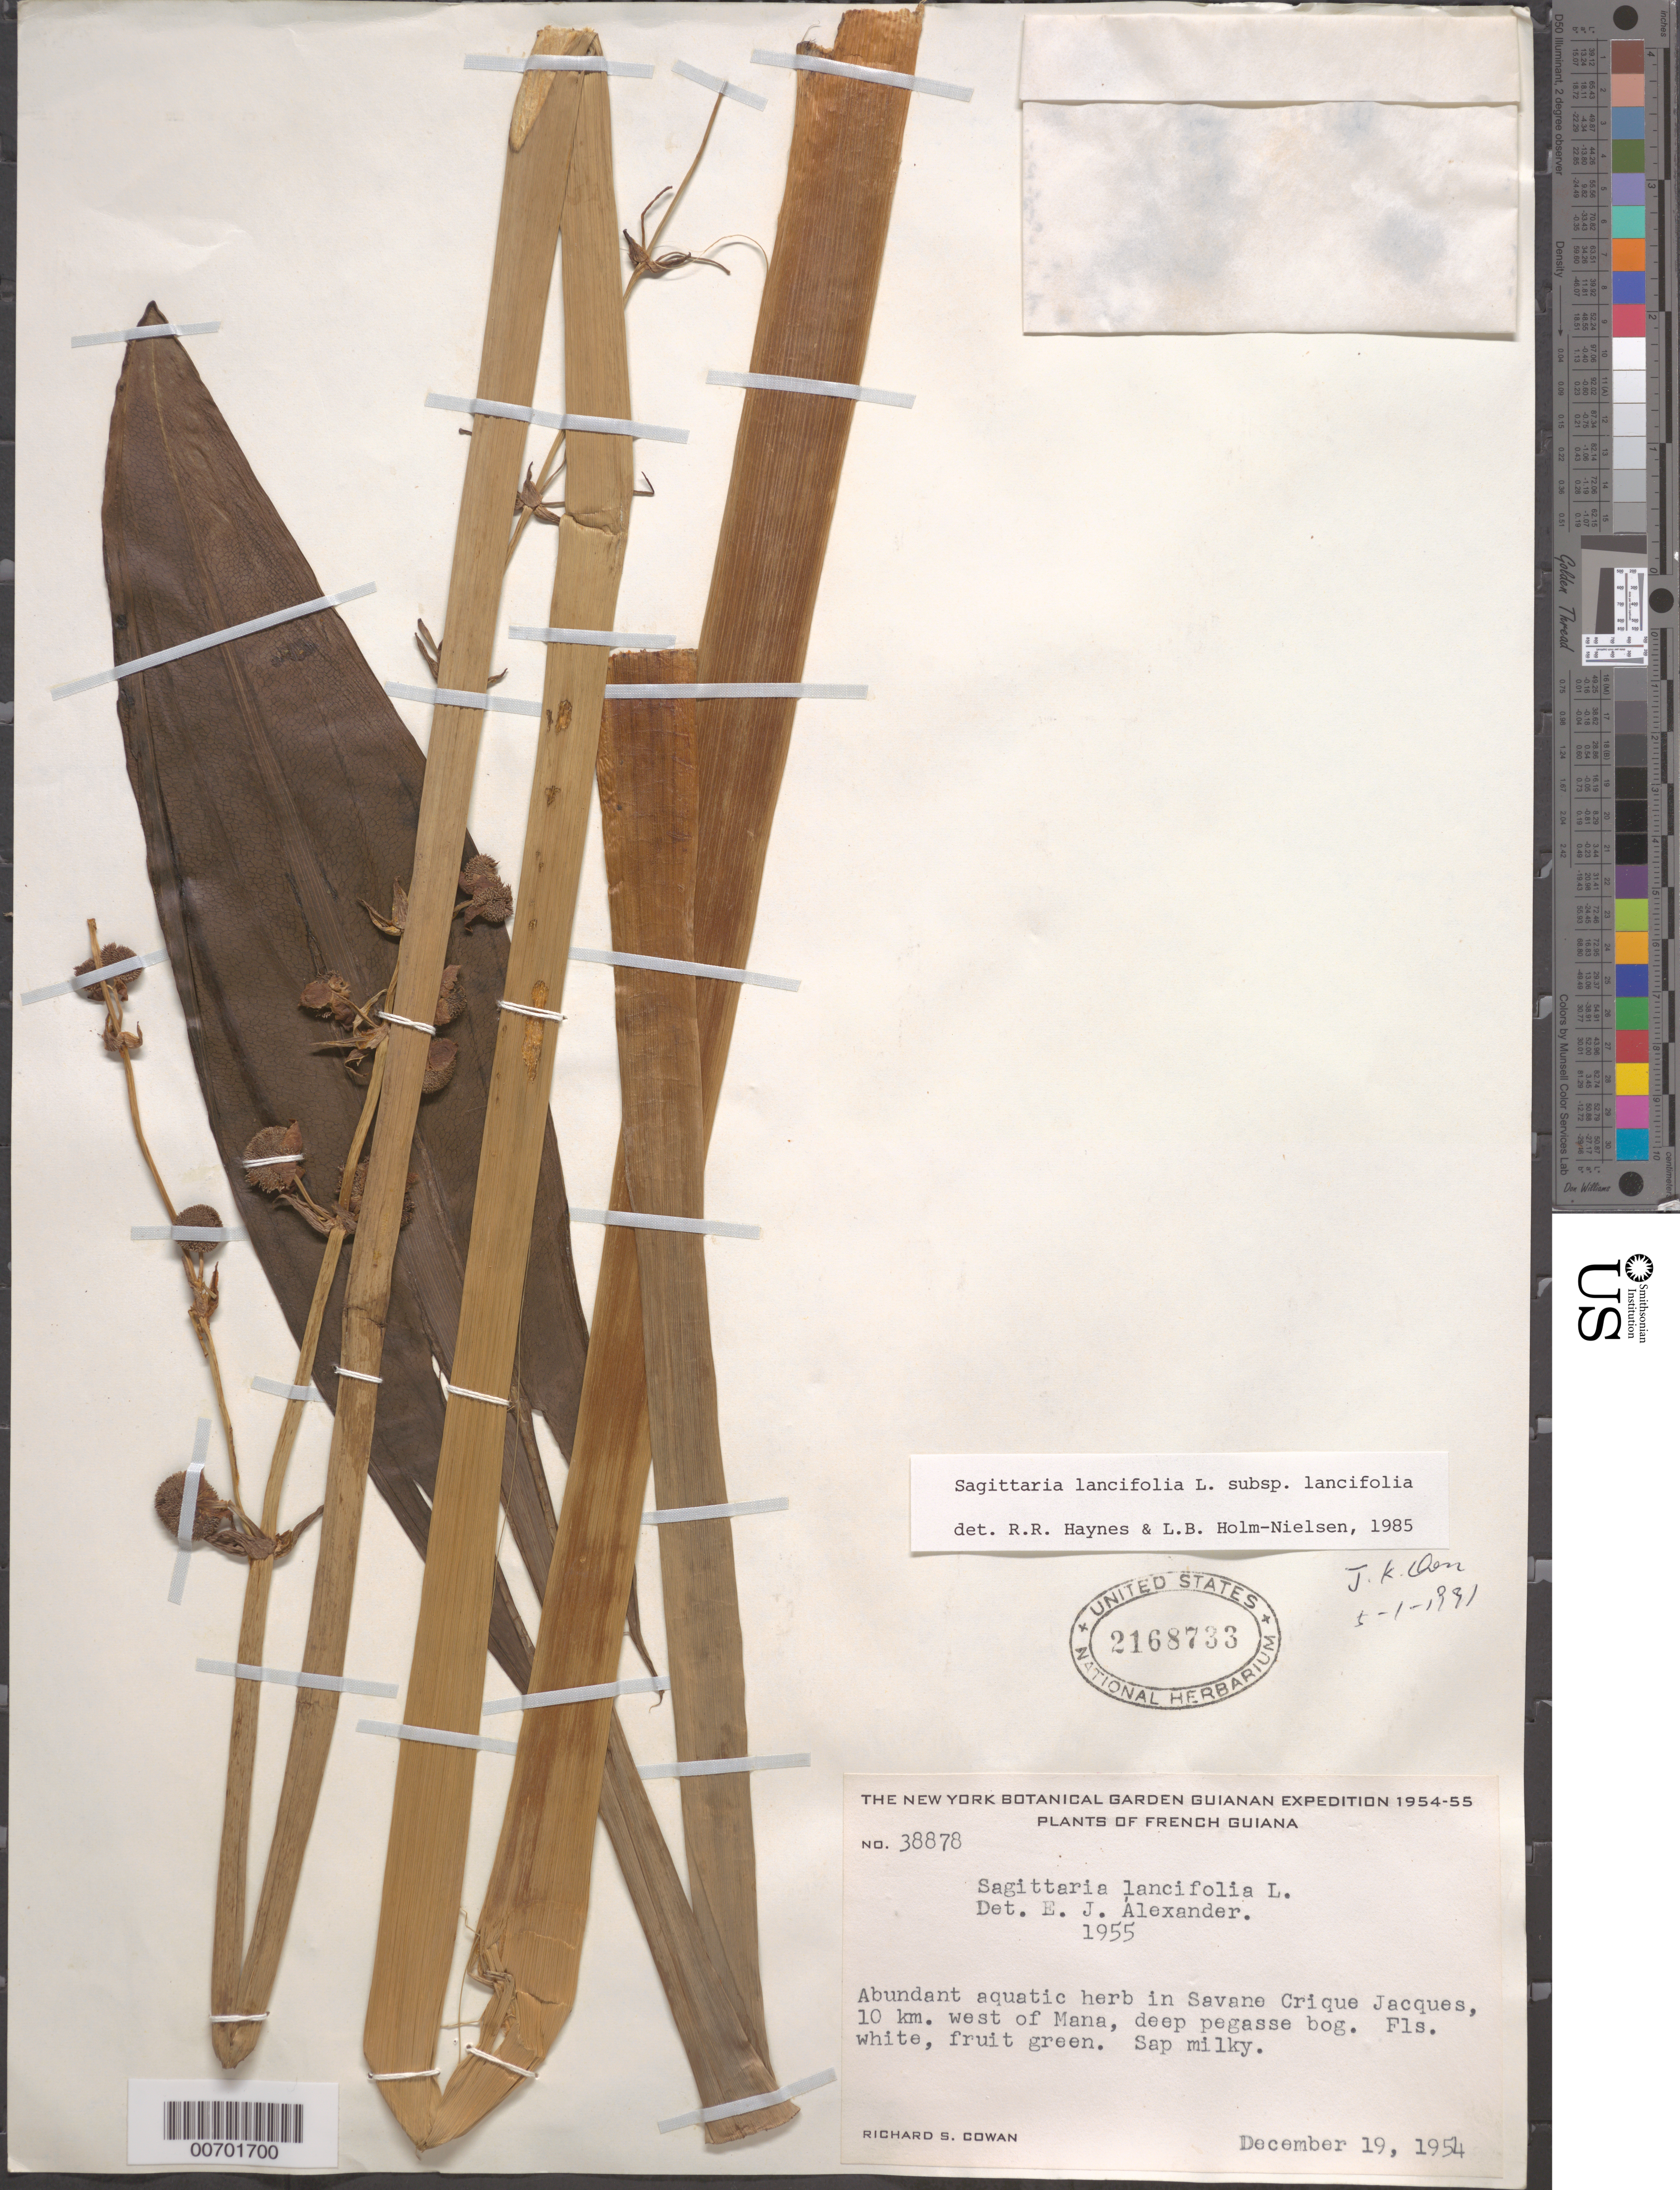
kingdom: Plantae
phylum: Tracheophyta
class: Liliopsida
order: Alismatales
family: Alismataceae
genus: Sagittaria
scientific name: Sagittaria lancifolia subsp. lancifolia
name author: L.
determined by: Haynes, R. R.; Holm-Nielsen, L. B.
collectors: R. S. Cowan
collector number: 38878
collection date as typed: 19-Dec-54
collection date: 1954-12-19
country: French Guiana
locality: Crique Jacques, near St. Laurent, 10 km W of Mana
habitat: Deep pegasse bog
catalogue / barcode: US 2168733